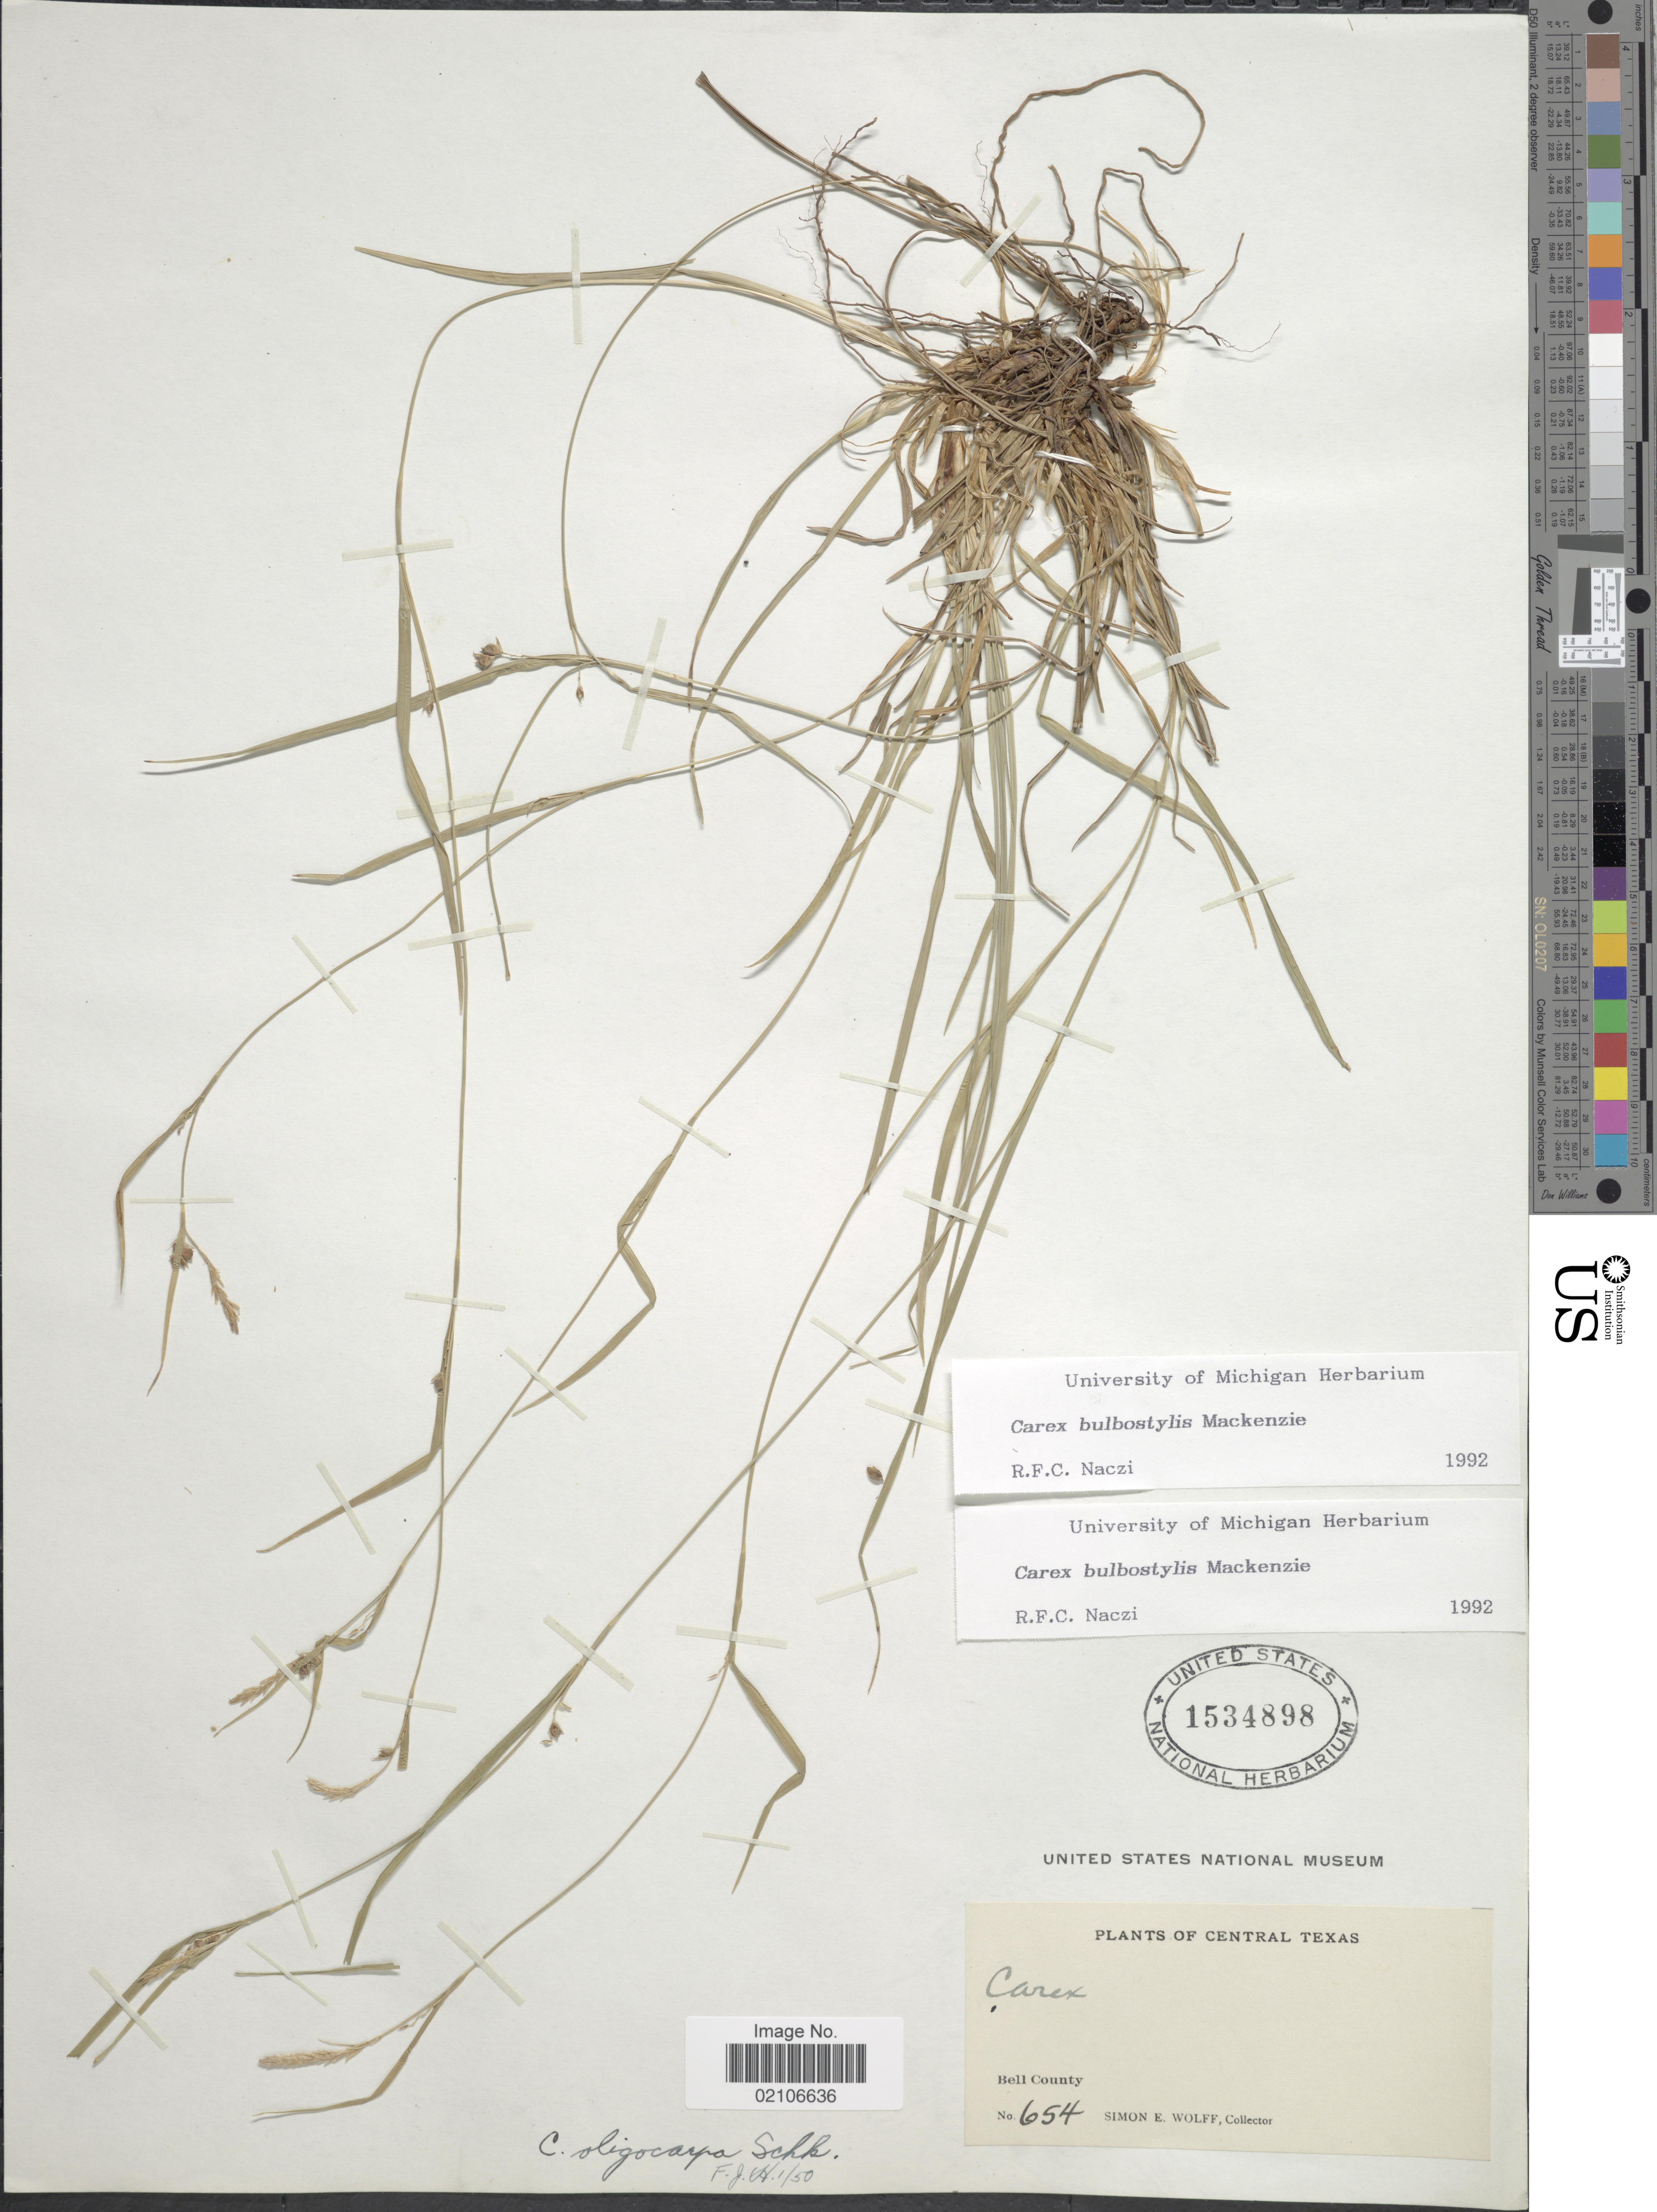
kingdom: Plantae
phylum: Tracheophyta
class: Liliopsida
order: Poales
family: Cyperaceae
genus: Carex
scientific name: Carex bulbostylis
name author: Mack.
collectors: S. E. Wolff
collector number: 654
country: United States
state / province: Texas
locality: Central Texas, Bell County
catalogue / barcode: US 1534898